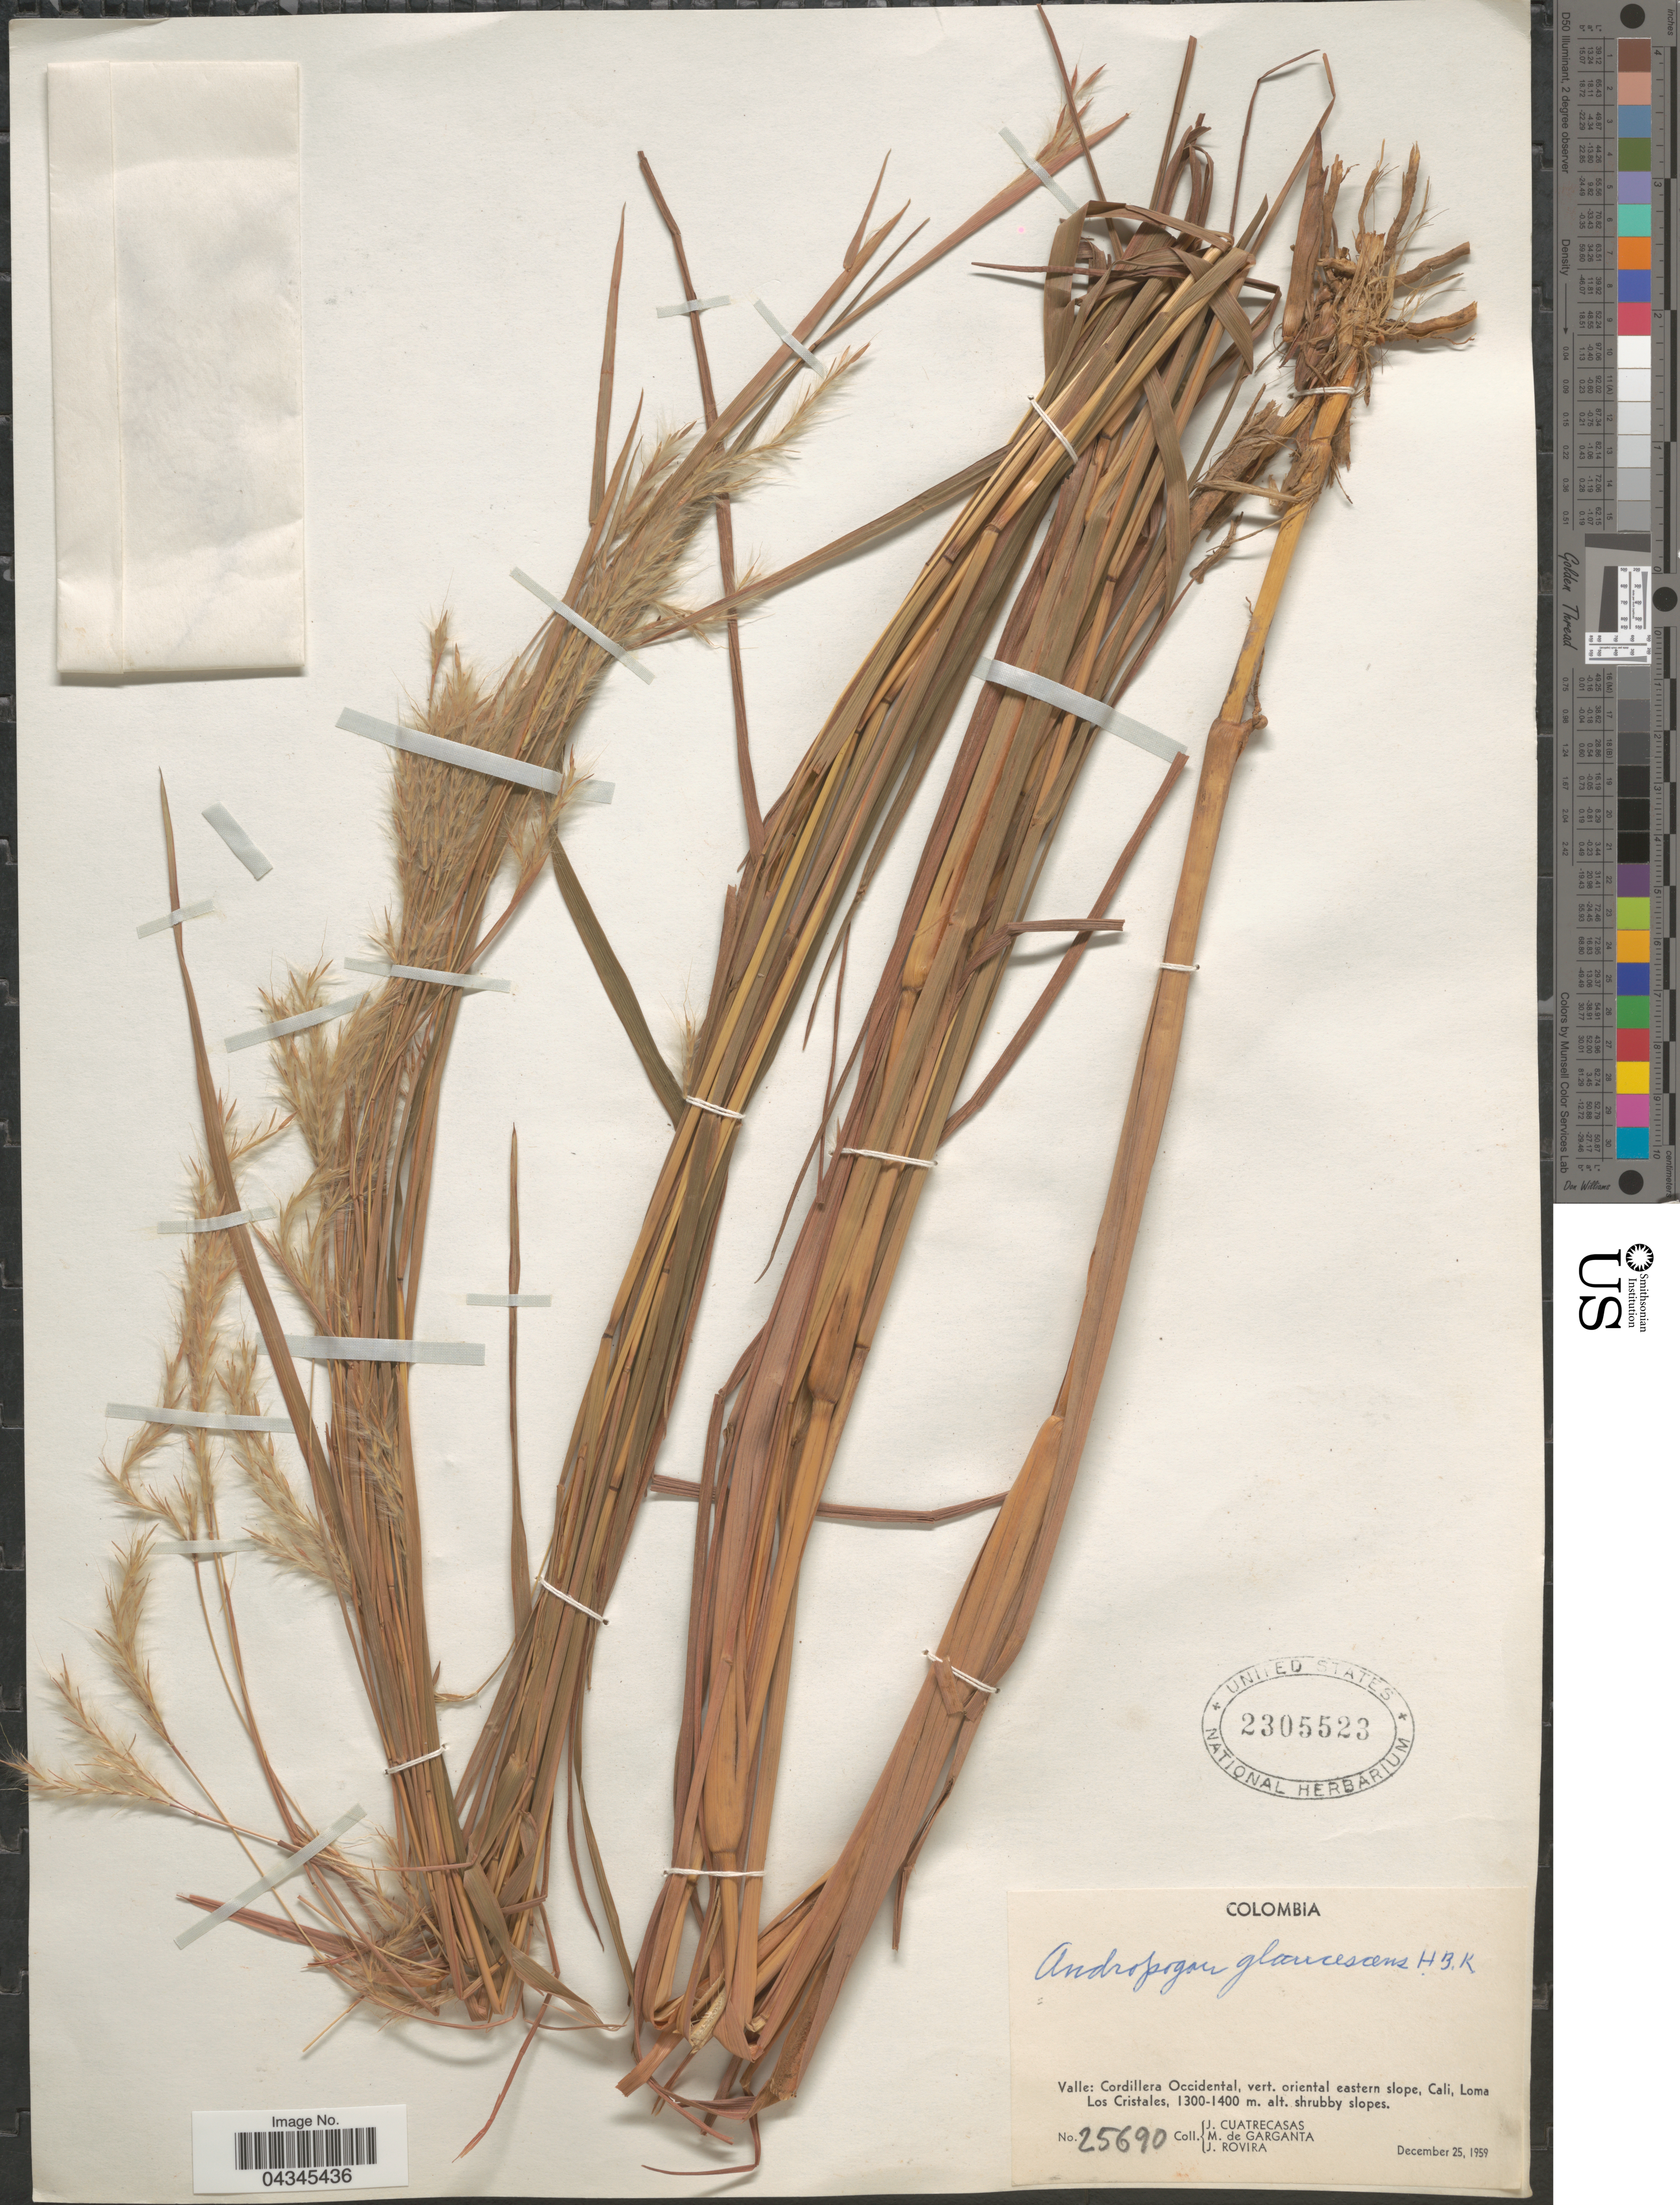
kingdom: Plantae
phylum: Tracheophyta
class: Liliopsida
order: Poales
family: Poaceae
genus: Andropogon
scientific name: Andropogon glaucescens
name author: Kunth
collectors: J. Cuatrecasas, M. Garganta & J. Rovira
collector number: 25690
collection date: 1959-12-25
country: Colombia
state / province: Valle del Cauca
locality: Valle: Cordillera Occidental, vert. oriental eastern slope, Cali, Loma Los Cristales.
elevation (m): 1300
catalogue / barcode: US 2305523